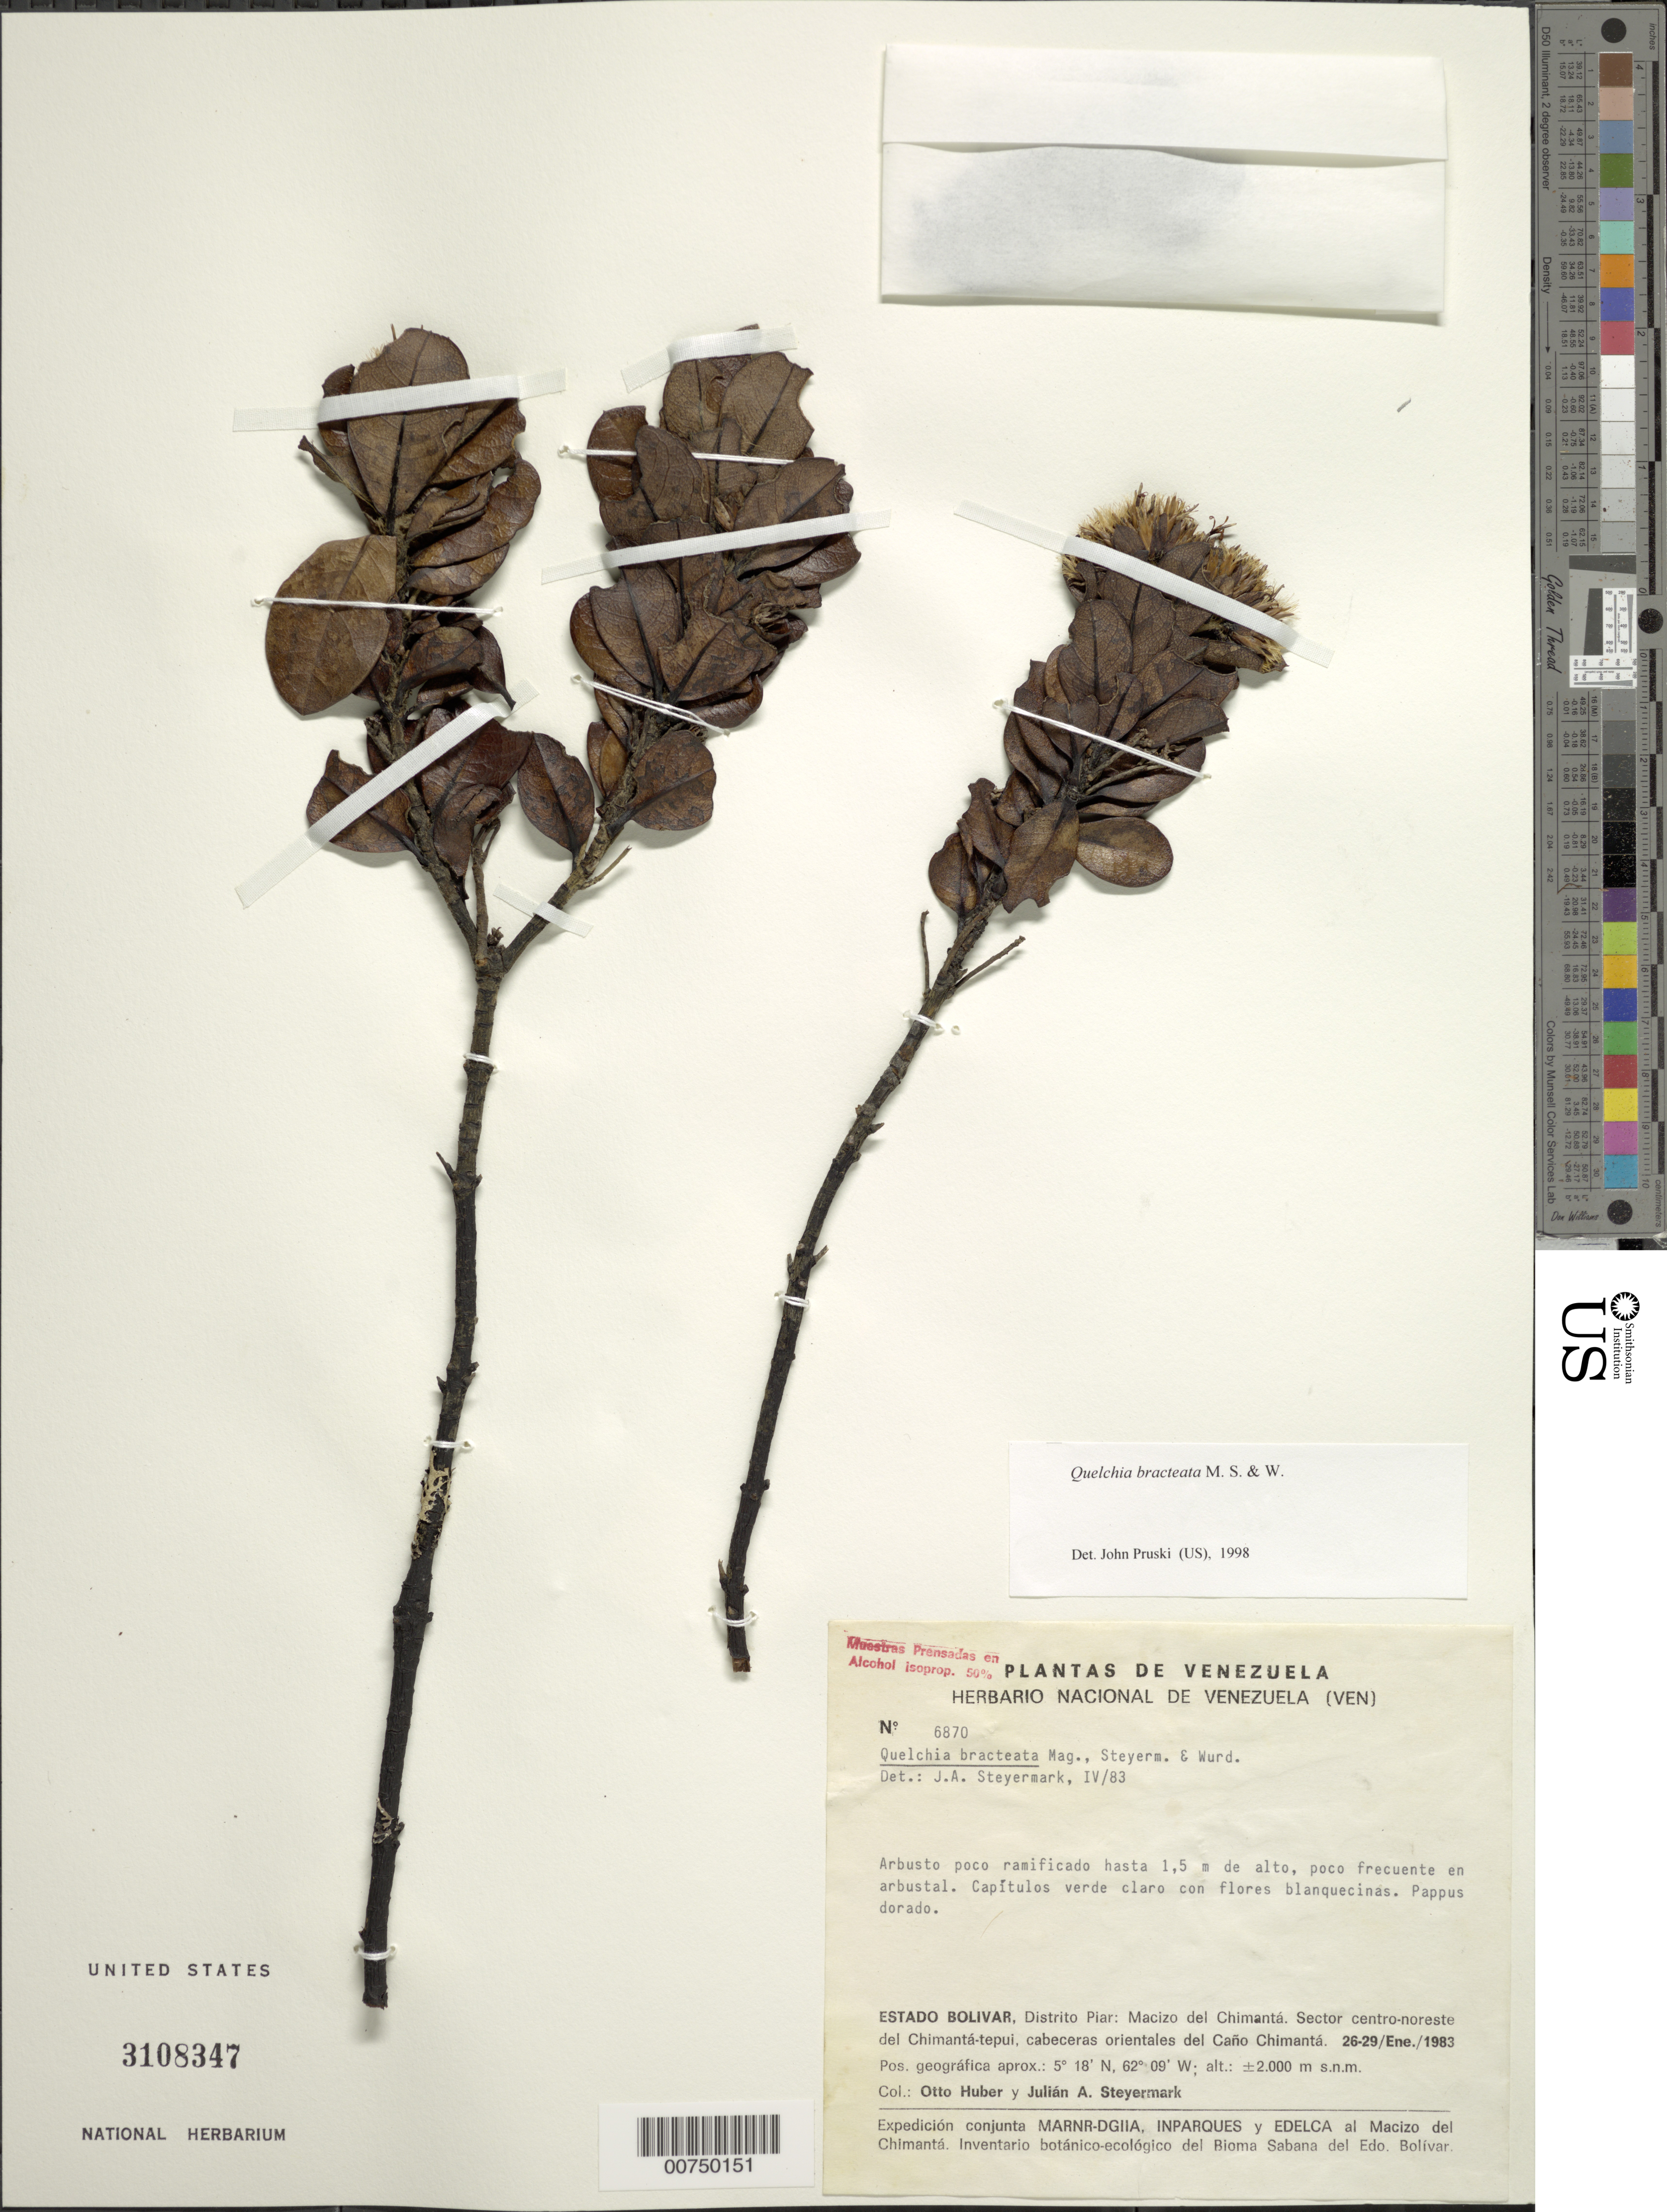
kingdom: Plantae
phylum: Tracheophyta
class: Magnoliopsida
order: Asterales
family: Asteraceae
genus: Quelchia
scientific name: Quelchia bracteata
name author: Maguire et al.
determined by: Pruski, J. F.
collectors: O. Huber & J. Steyermark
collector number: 6870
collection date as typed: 26-Jan-83 to 29-Jan-83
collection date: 1983-01-26/1983-01-29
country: Venezuela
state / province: Bolívar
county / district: Piar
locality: Macizo del Chimantá, sector centro NE del Chimantá-tepuí, cabeceras orientales del Caño Chimantá.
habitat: Arbustales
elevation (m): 2000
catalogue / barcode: US 3108347